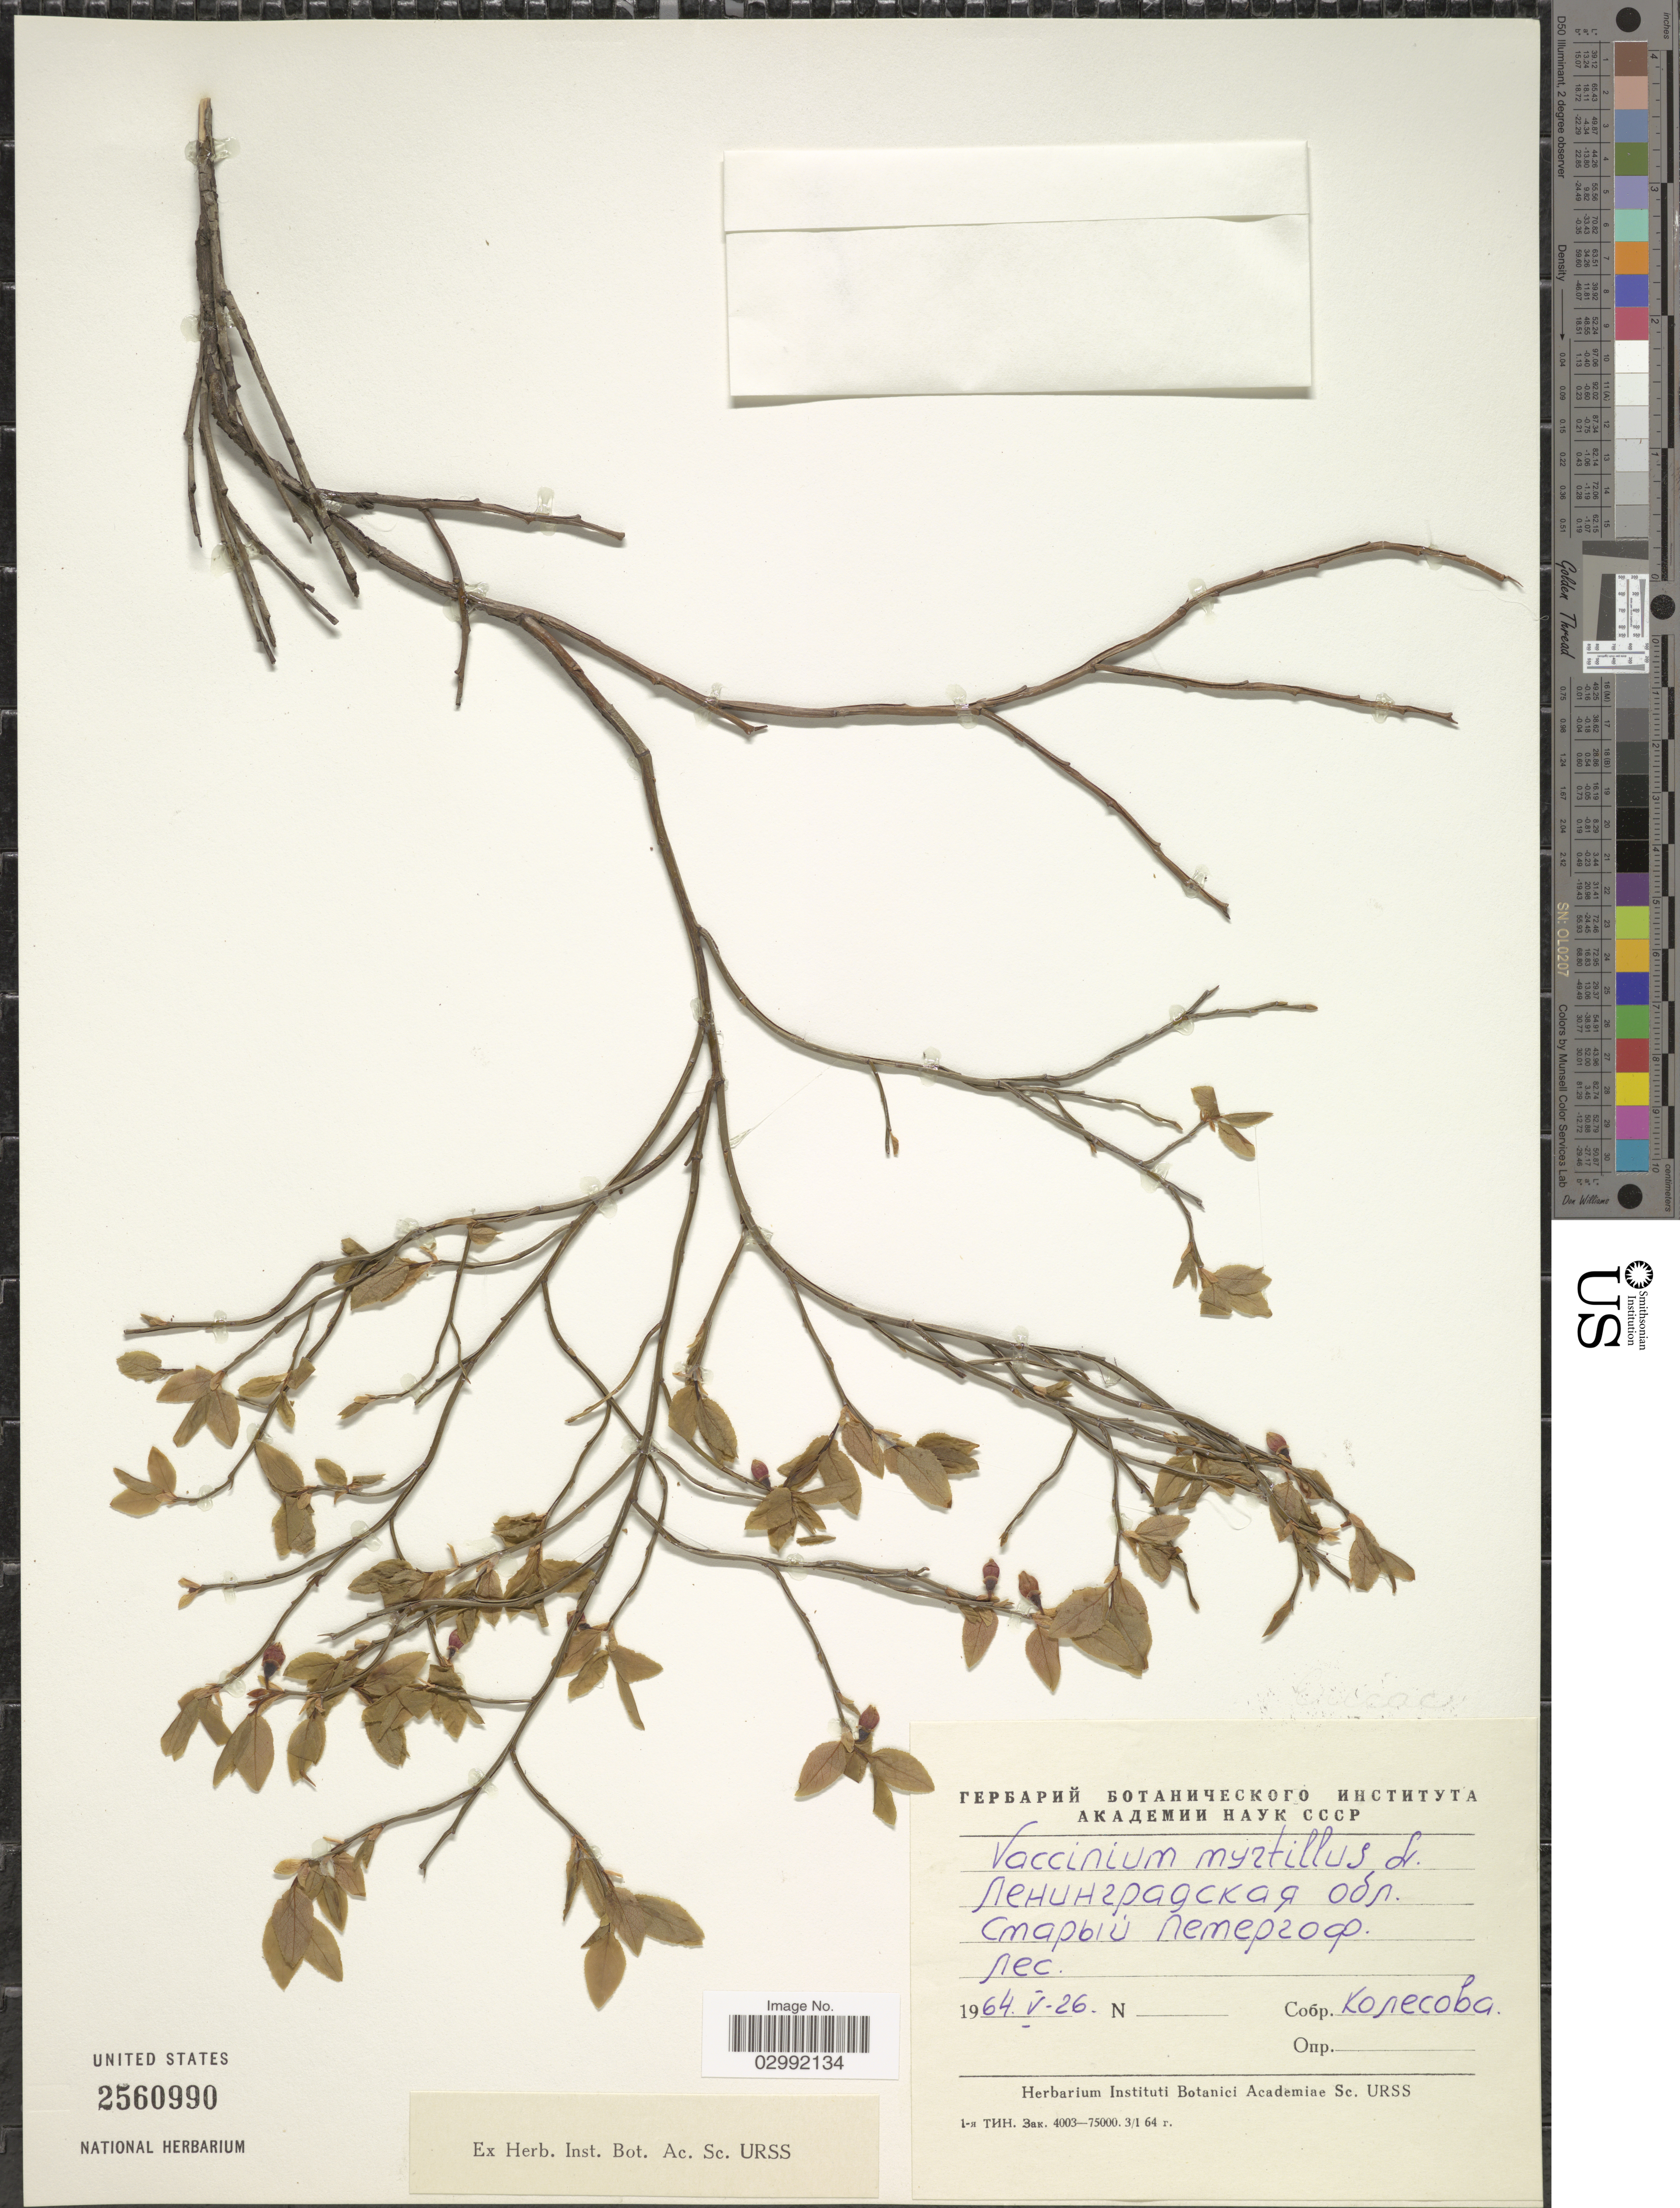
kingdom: Plantae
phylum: Tracheophyta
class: Magnoliopsida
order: Ericales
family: Ericaceae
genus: Vaccinium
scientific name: Vaccinium myrtillus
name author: L.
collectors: Kolesova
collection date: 1964-05-26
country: Russian Federation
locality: Old Petergof.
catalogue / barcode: US 2560990